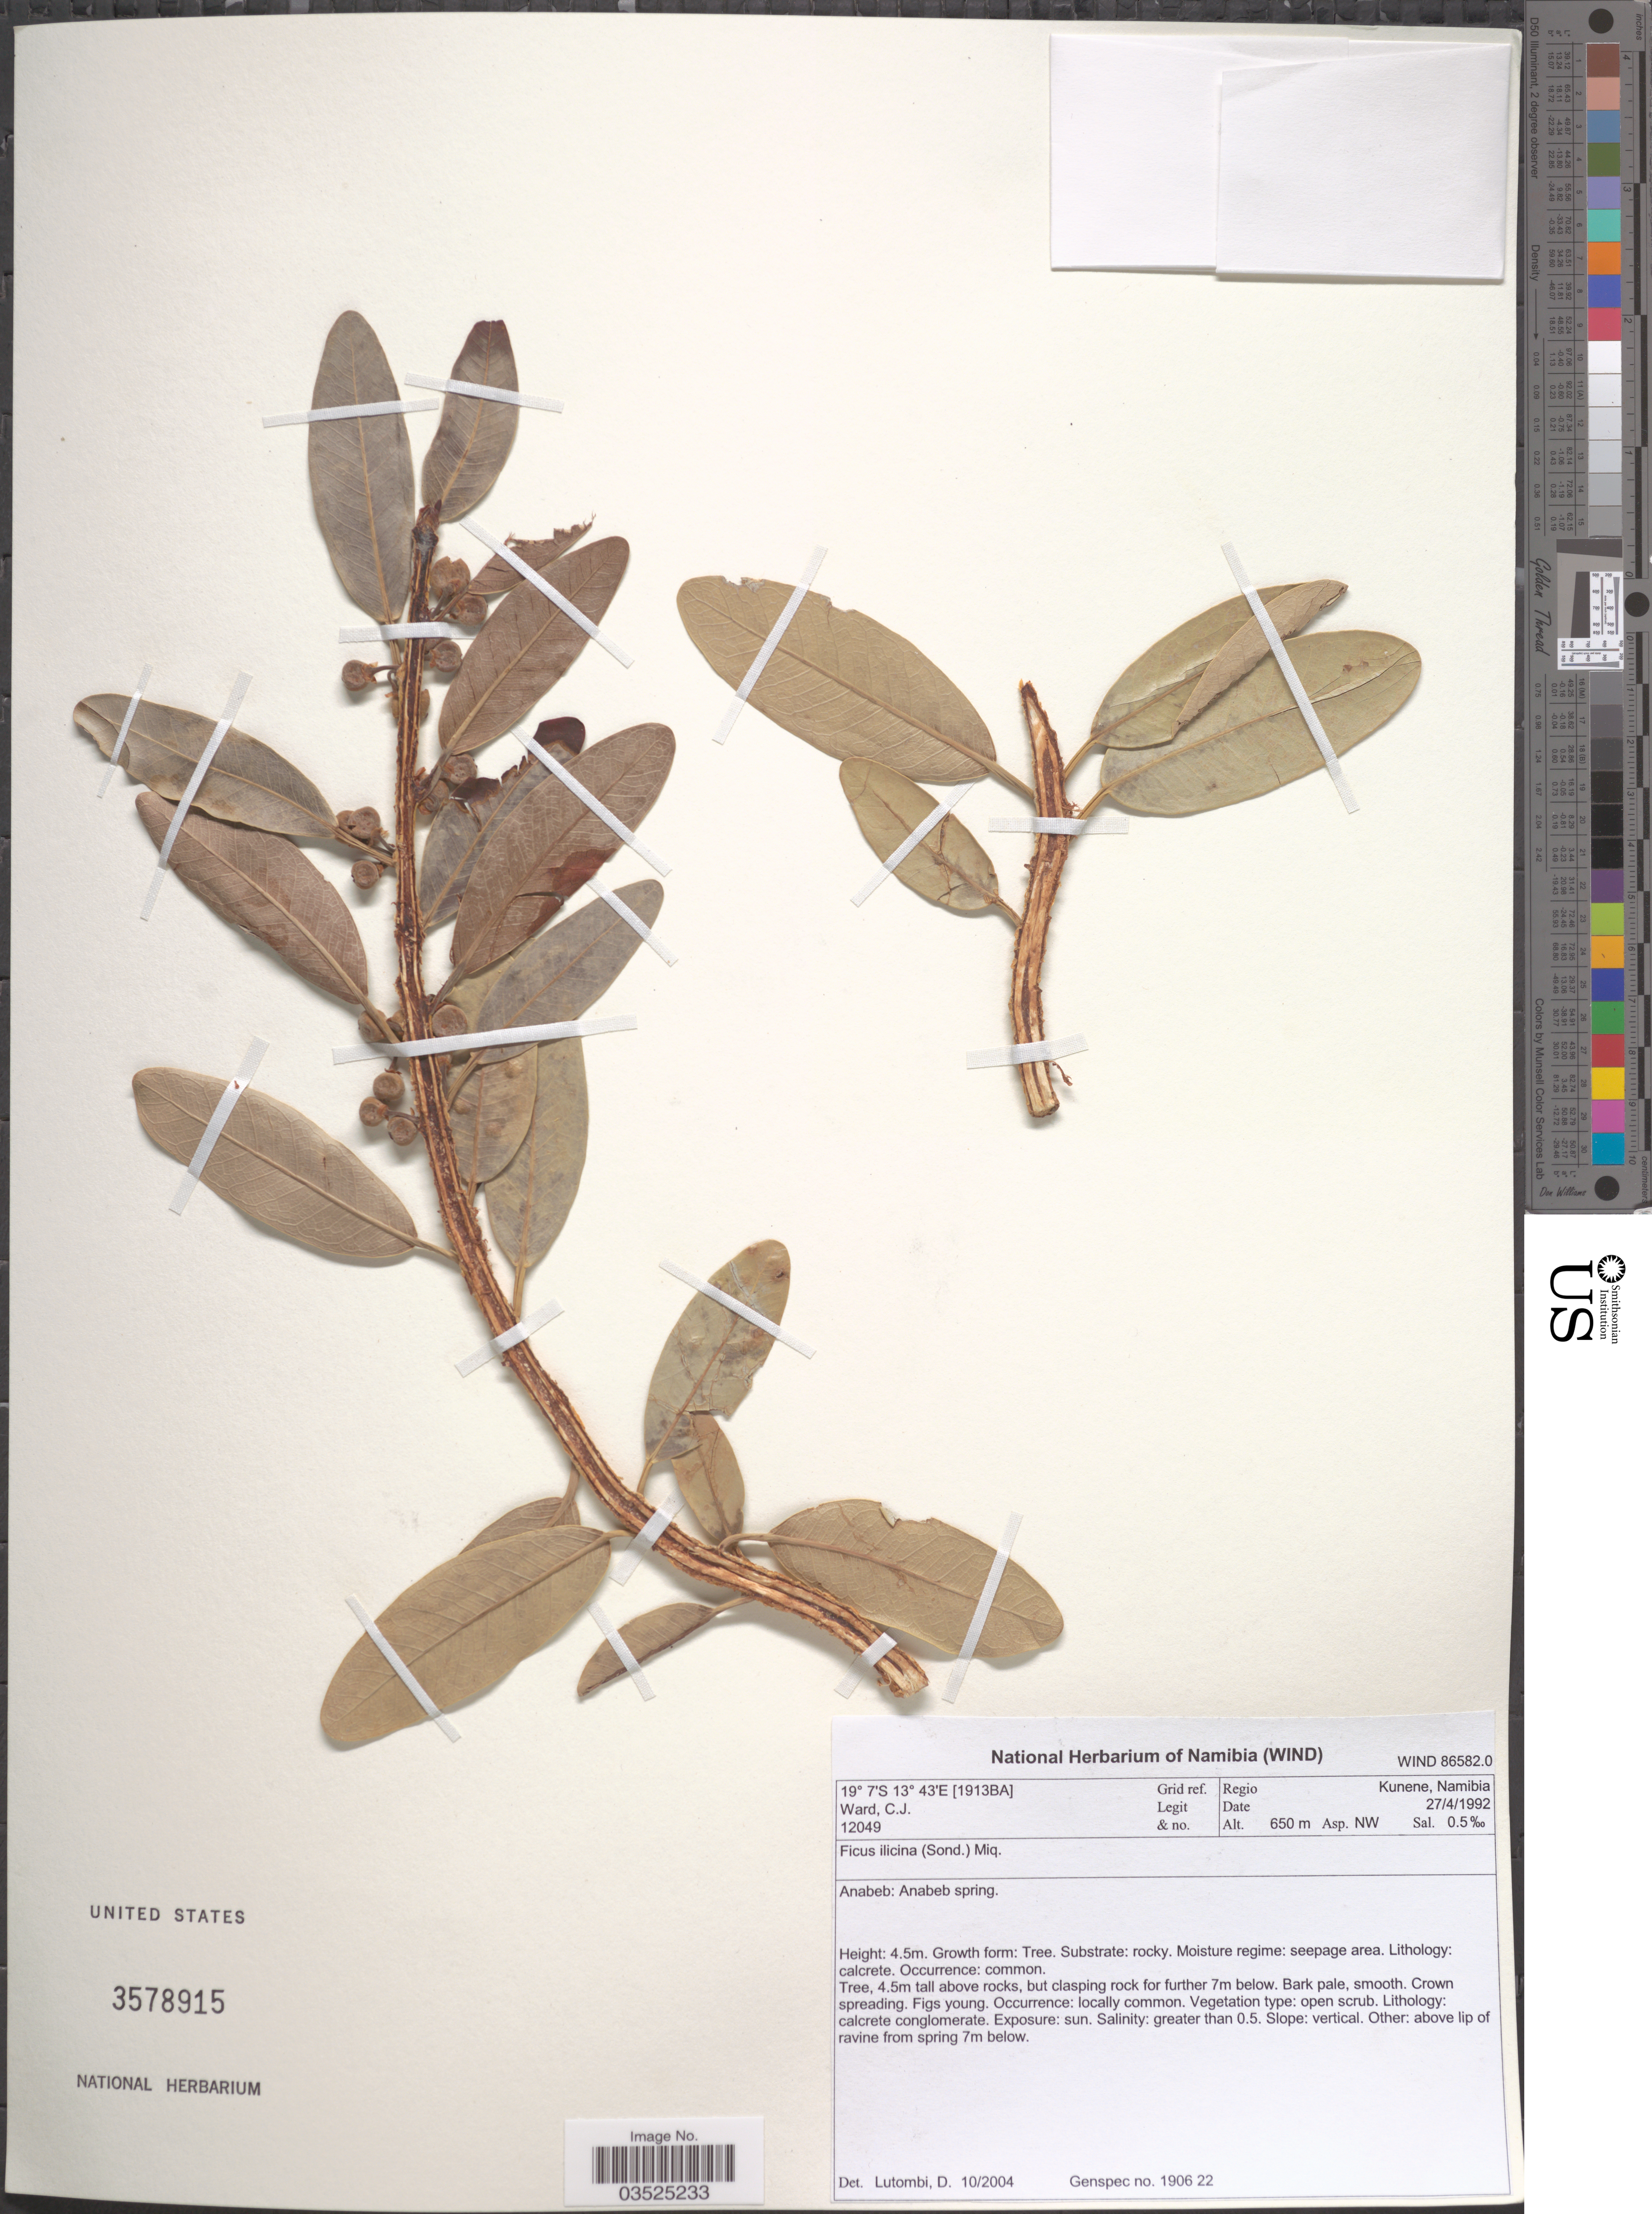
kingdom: Plantae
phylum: Tracheophyta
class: Magnoliopsida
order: Rosales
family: Moraceae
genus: Ficus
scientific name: Ficus ilicina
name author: (Sond.) Miq.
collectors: C. J. Ward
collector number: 12049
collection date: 1992-04-27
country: Namibia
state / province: Kunene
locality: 1913BA Grid ref. Regio Kunene. Anabeb: Anabeb spring.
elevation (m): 650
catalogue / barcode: US 3578915